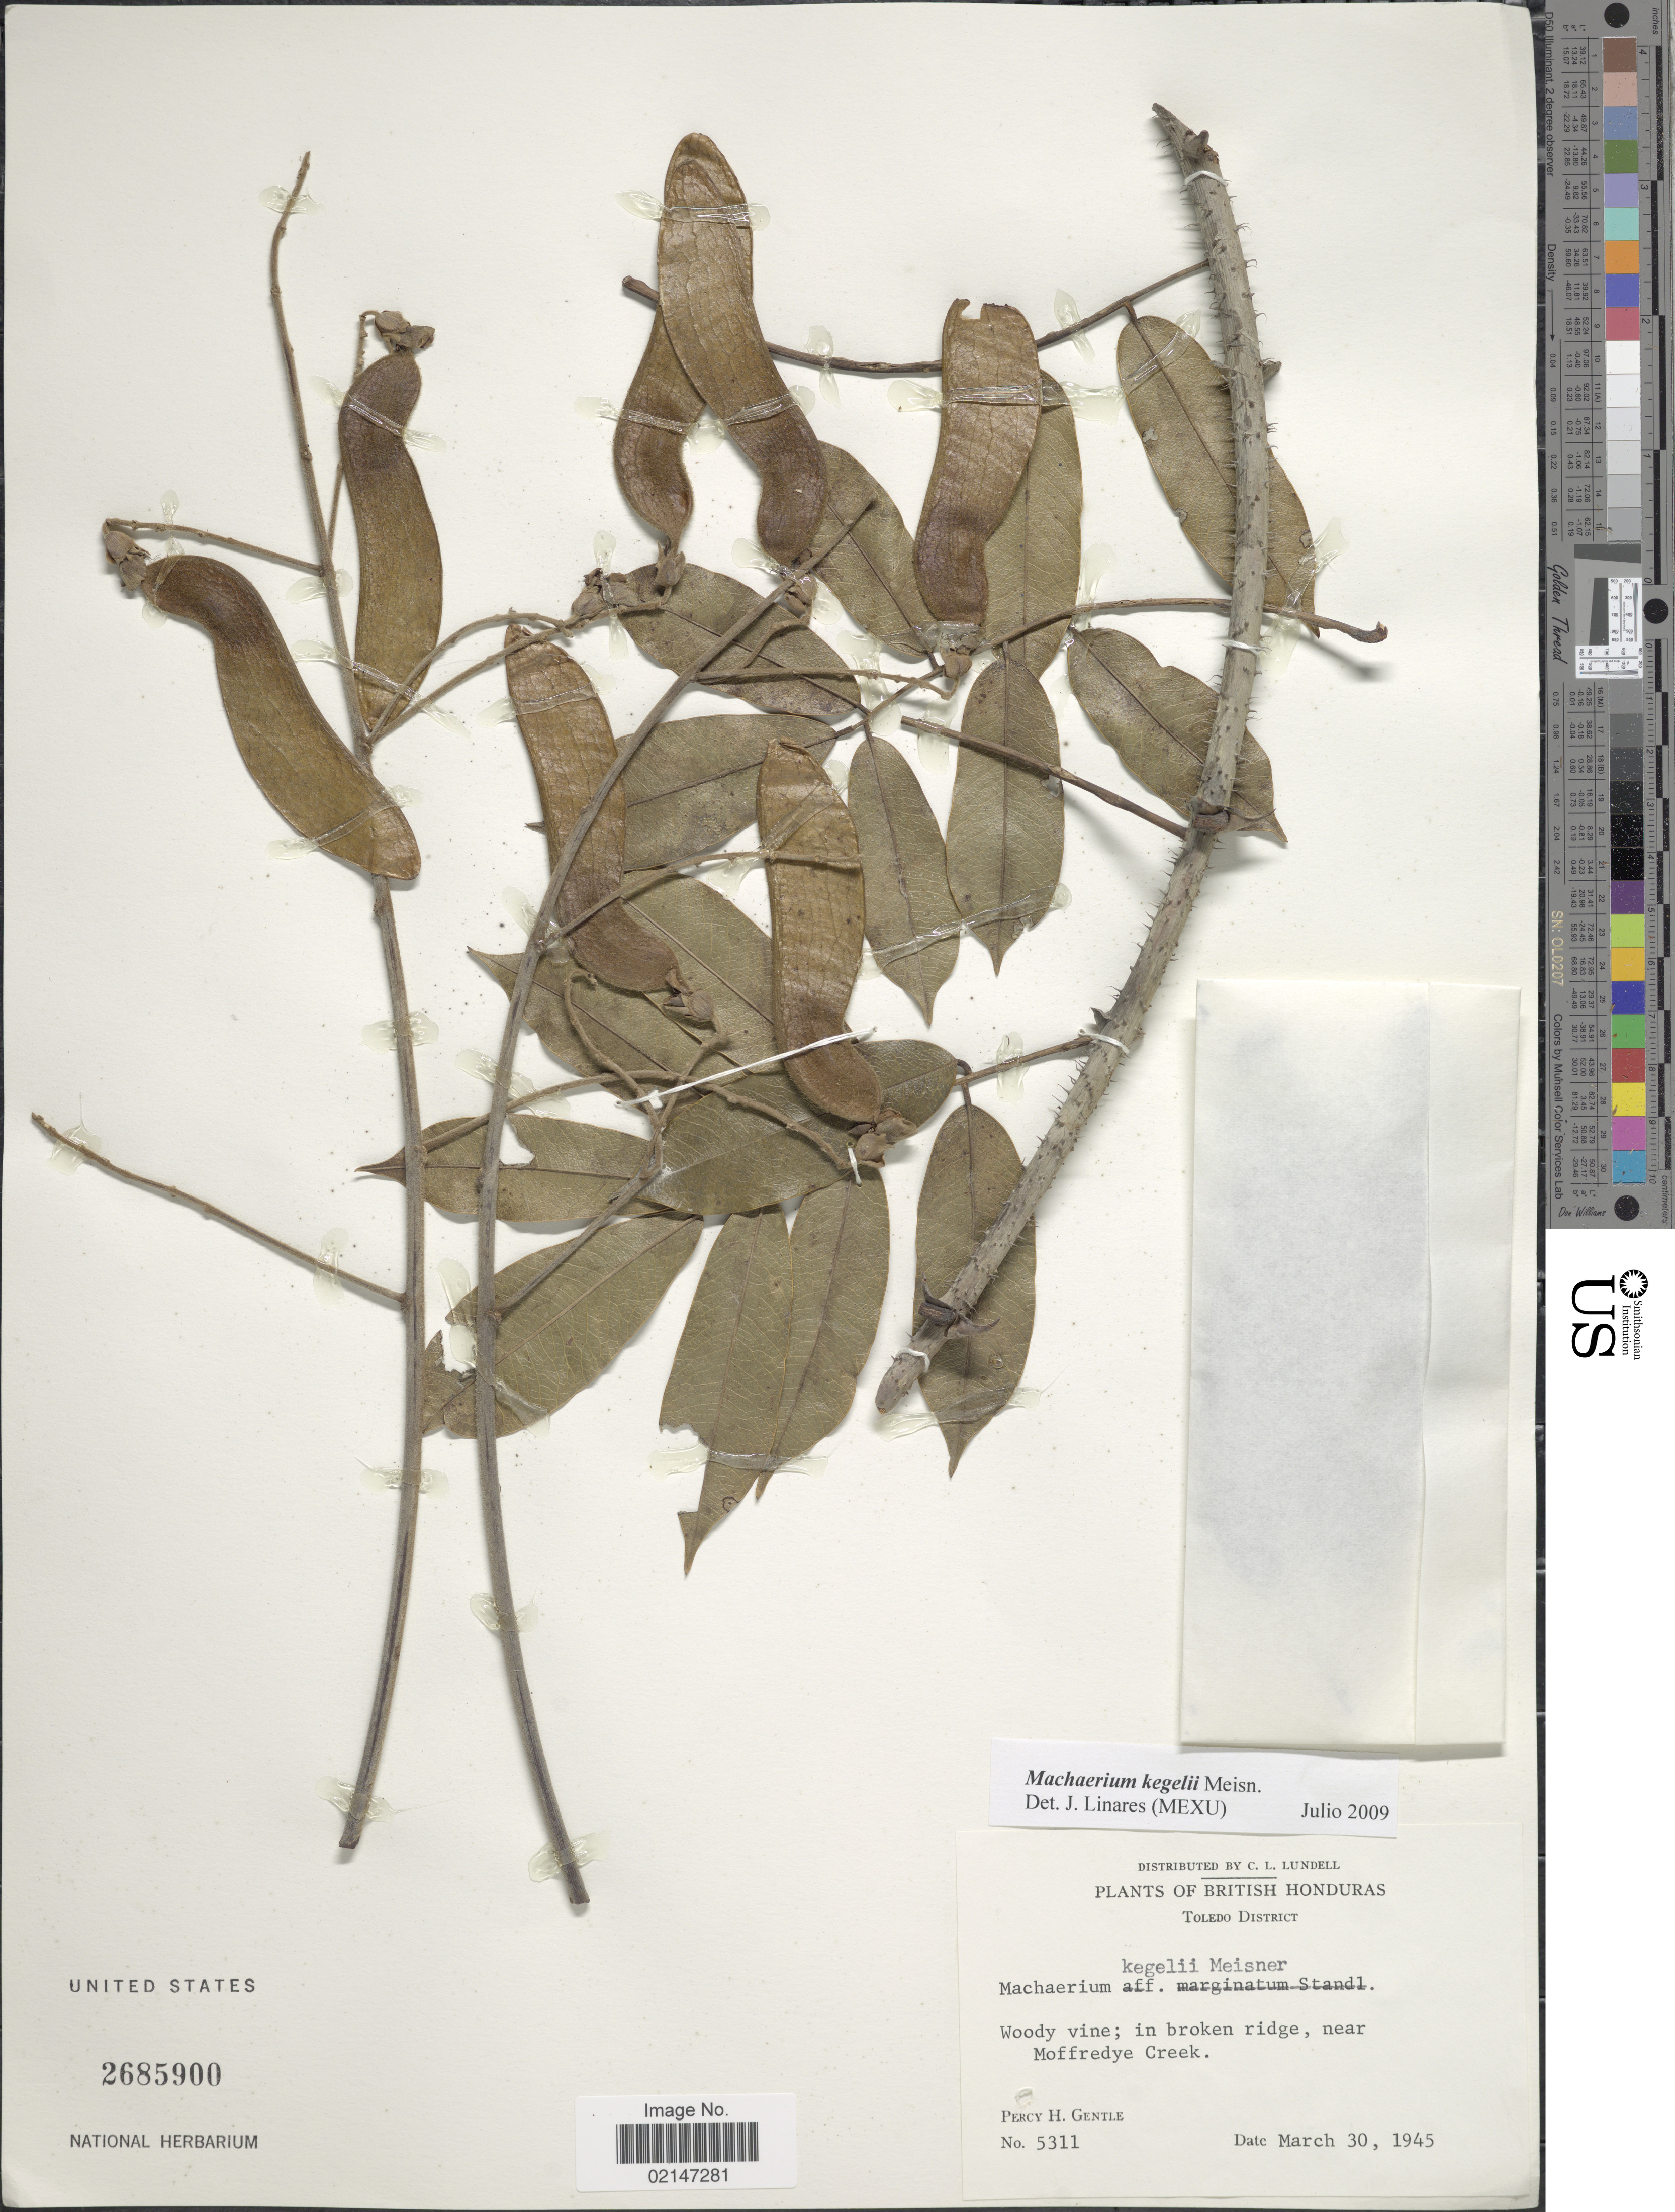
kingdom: Plantae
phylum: Tracheophyta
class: Magnoliopsida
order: Fabales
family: Fabaceae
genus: Machaerium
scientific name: Machaerium kegelii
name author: Meisn.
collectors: P. H. Gentle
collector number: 5311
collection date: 1945-03-30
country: Belize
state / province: Toledo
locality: British Honduras, Toledo District,Woody vine; in broken ridge, near Moffredye Creek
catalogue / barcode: US 2685900